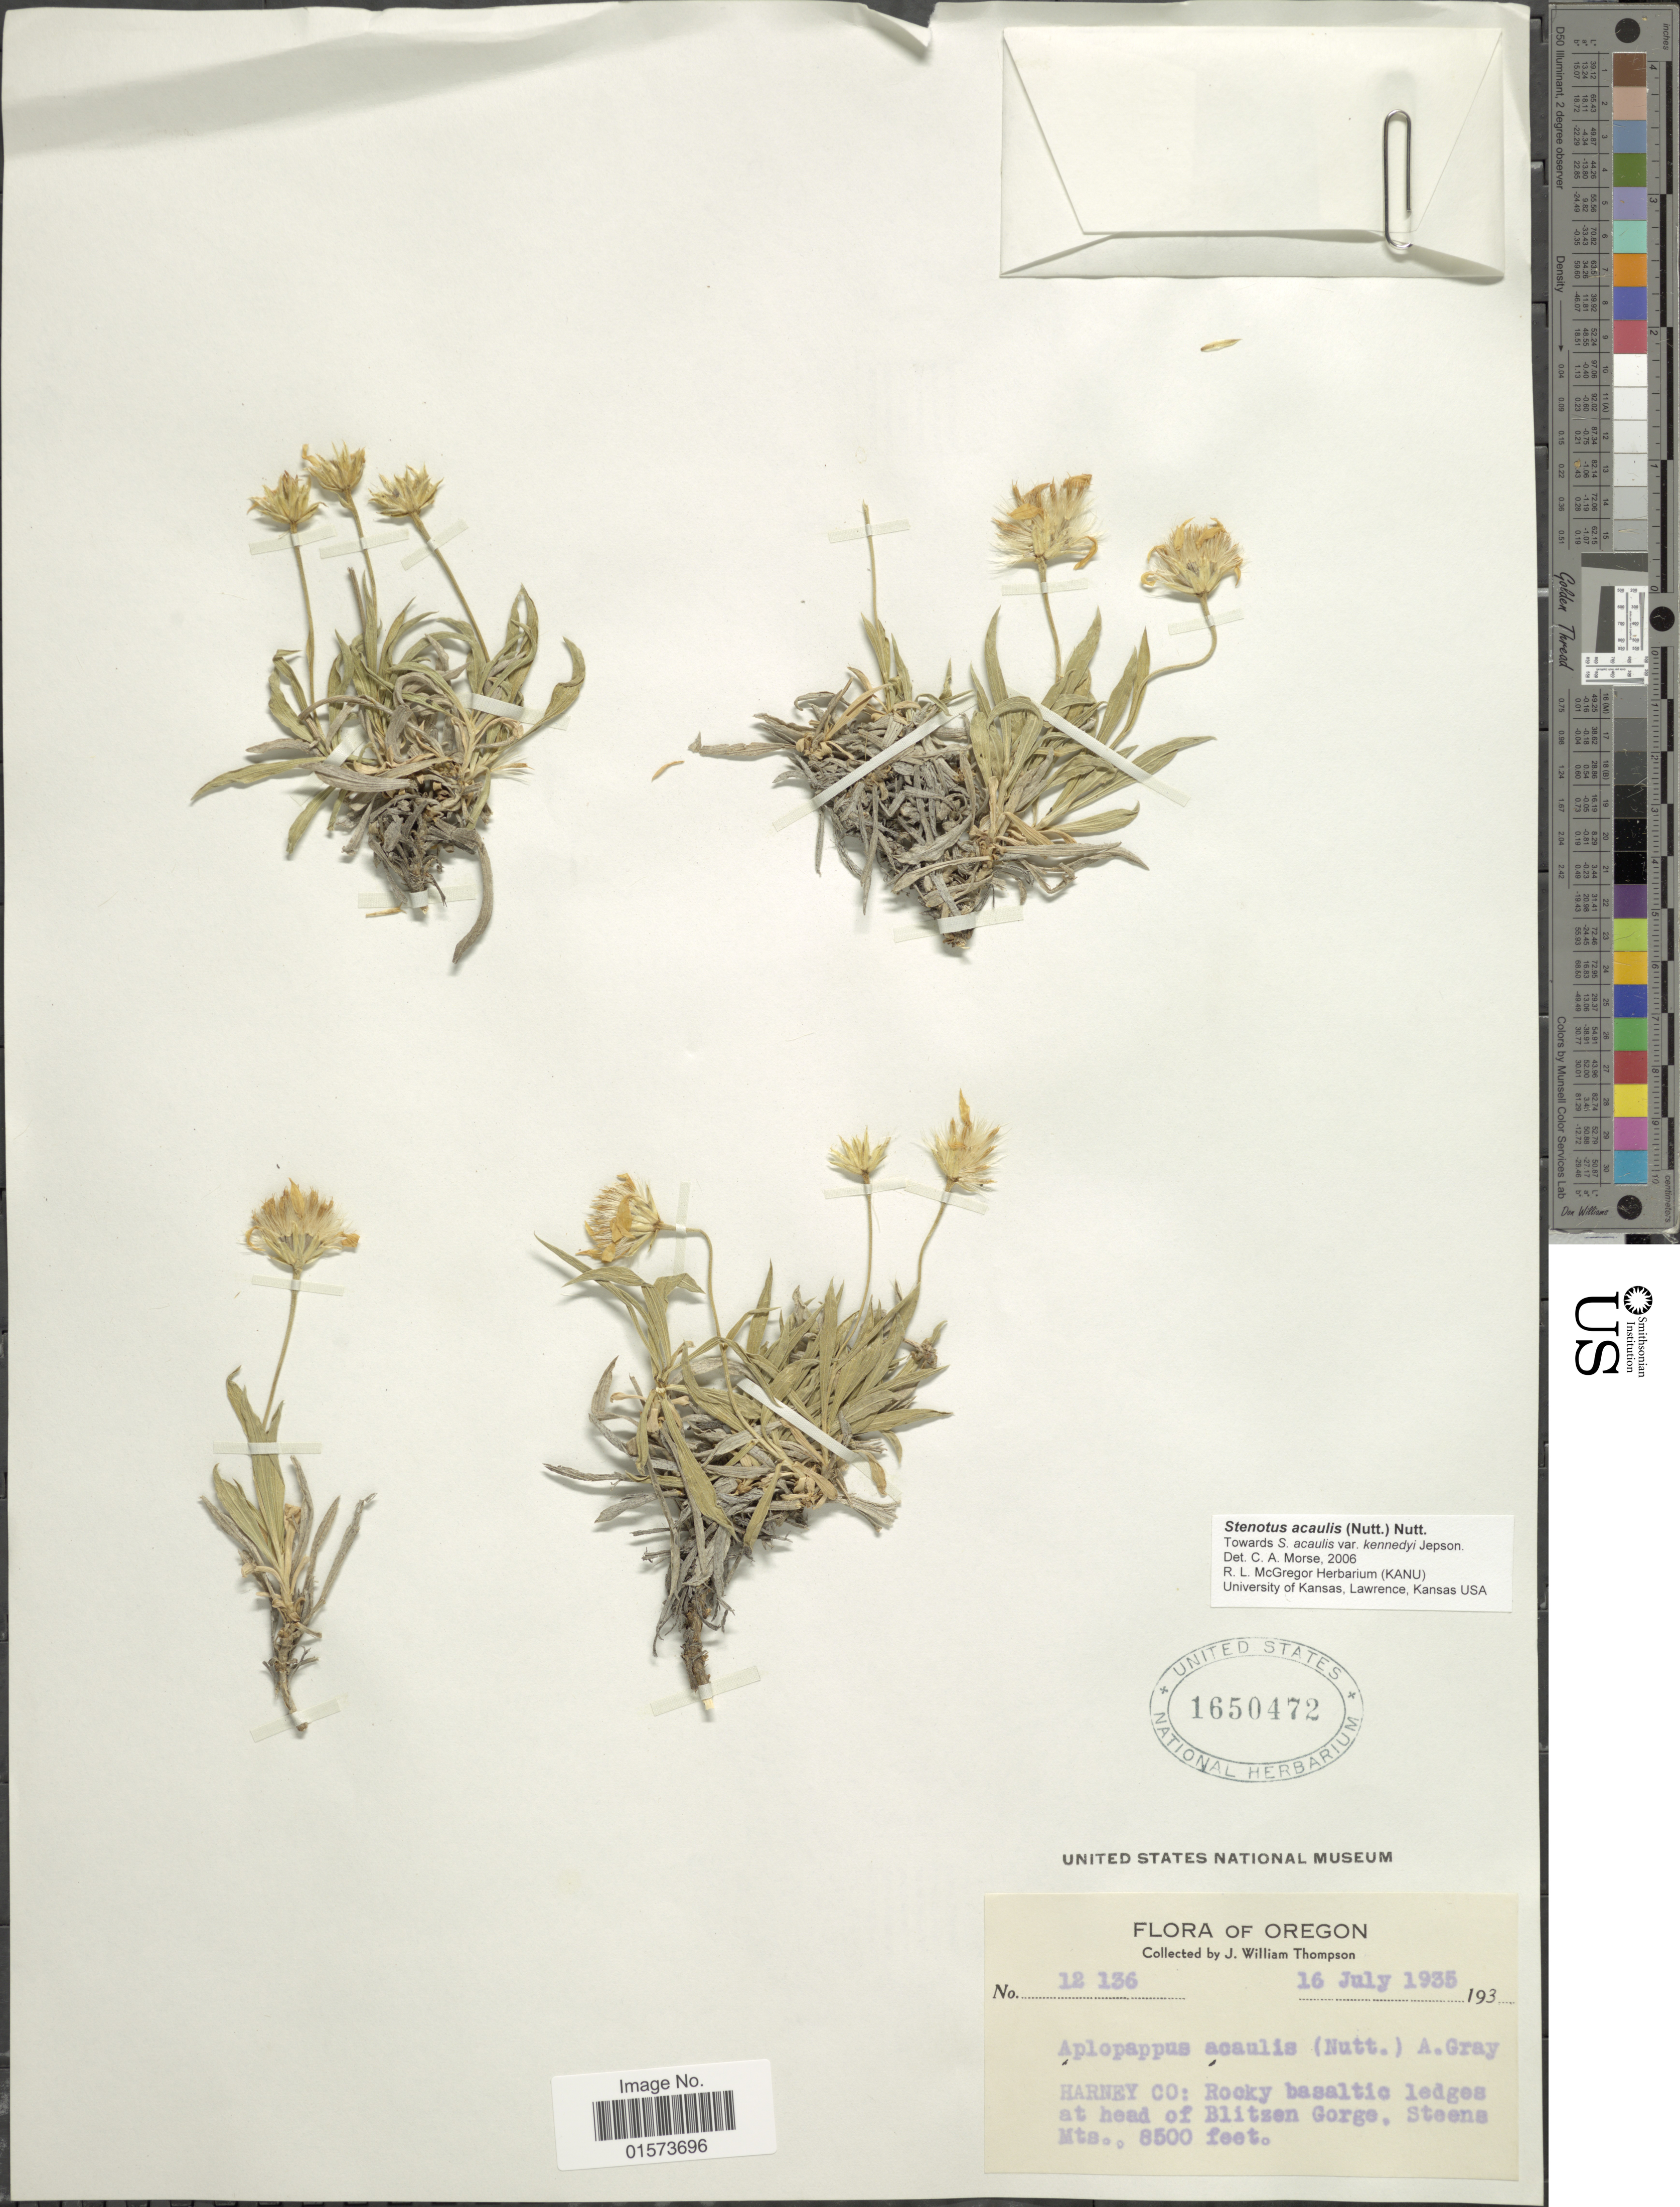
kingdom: Plantae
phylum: Tracheophyta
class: Magnoliopsida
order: Asterales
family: Asteraceae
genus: Stenotus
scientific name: Stenotus acaulis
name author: (Nutt.) Nutt.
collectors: J. W. Thompson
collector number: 12136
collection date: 1935-07-16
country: United States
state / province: Oregon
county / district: Harney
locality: Harney Co: Rocky basaltic ledges at head of Blitson Gorge, Steens Mts.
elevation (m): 2591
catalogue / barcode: US 1650472